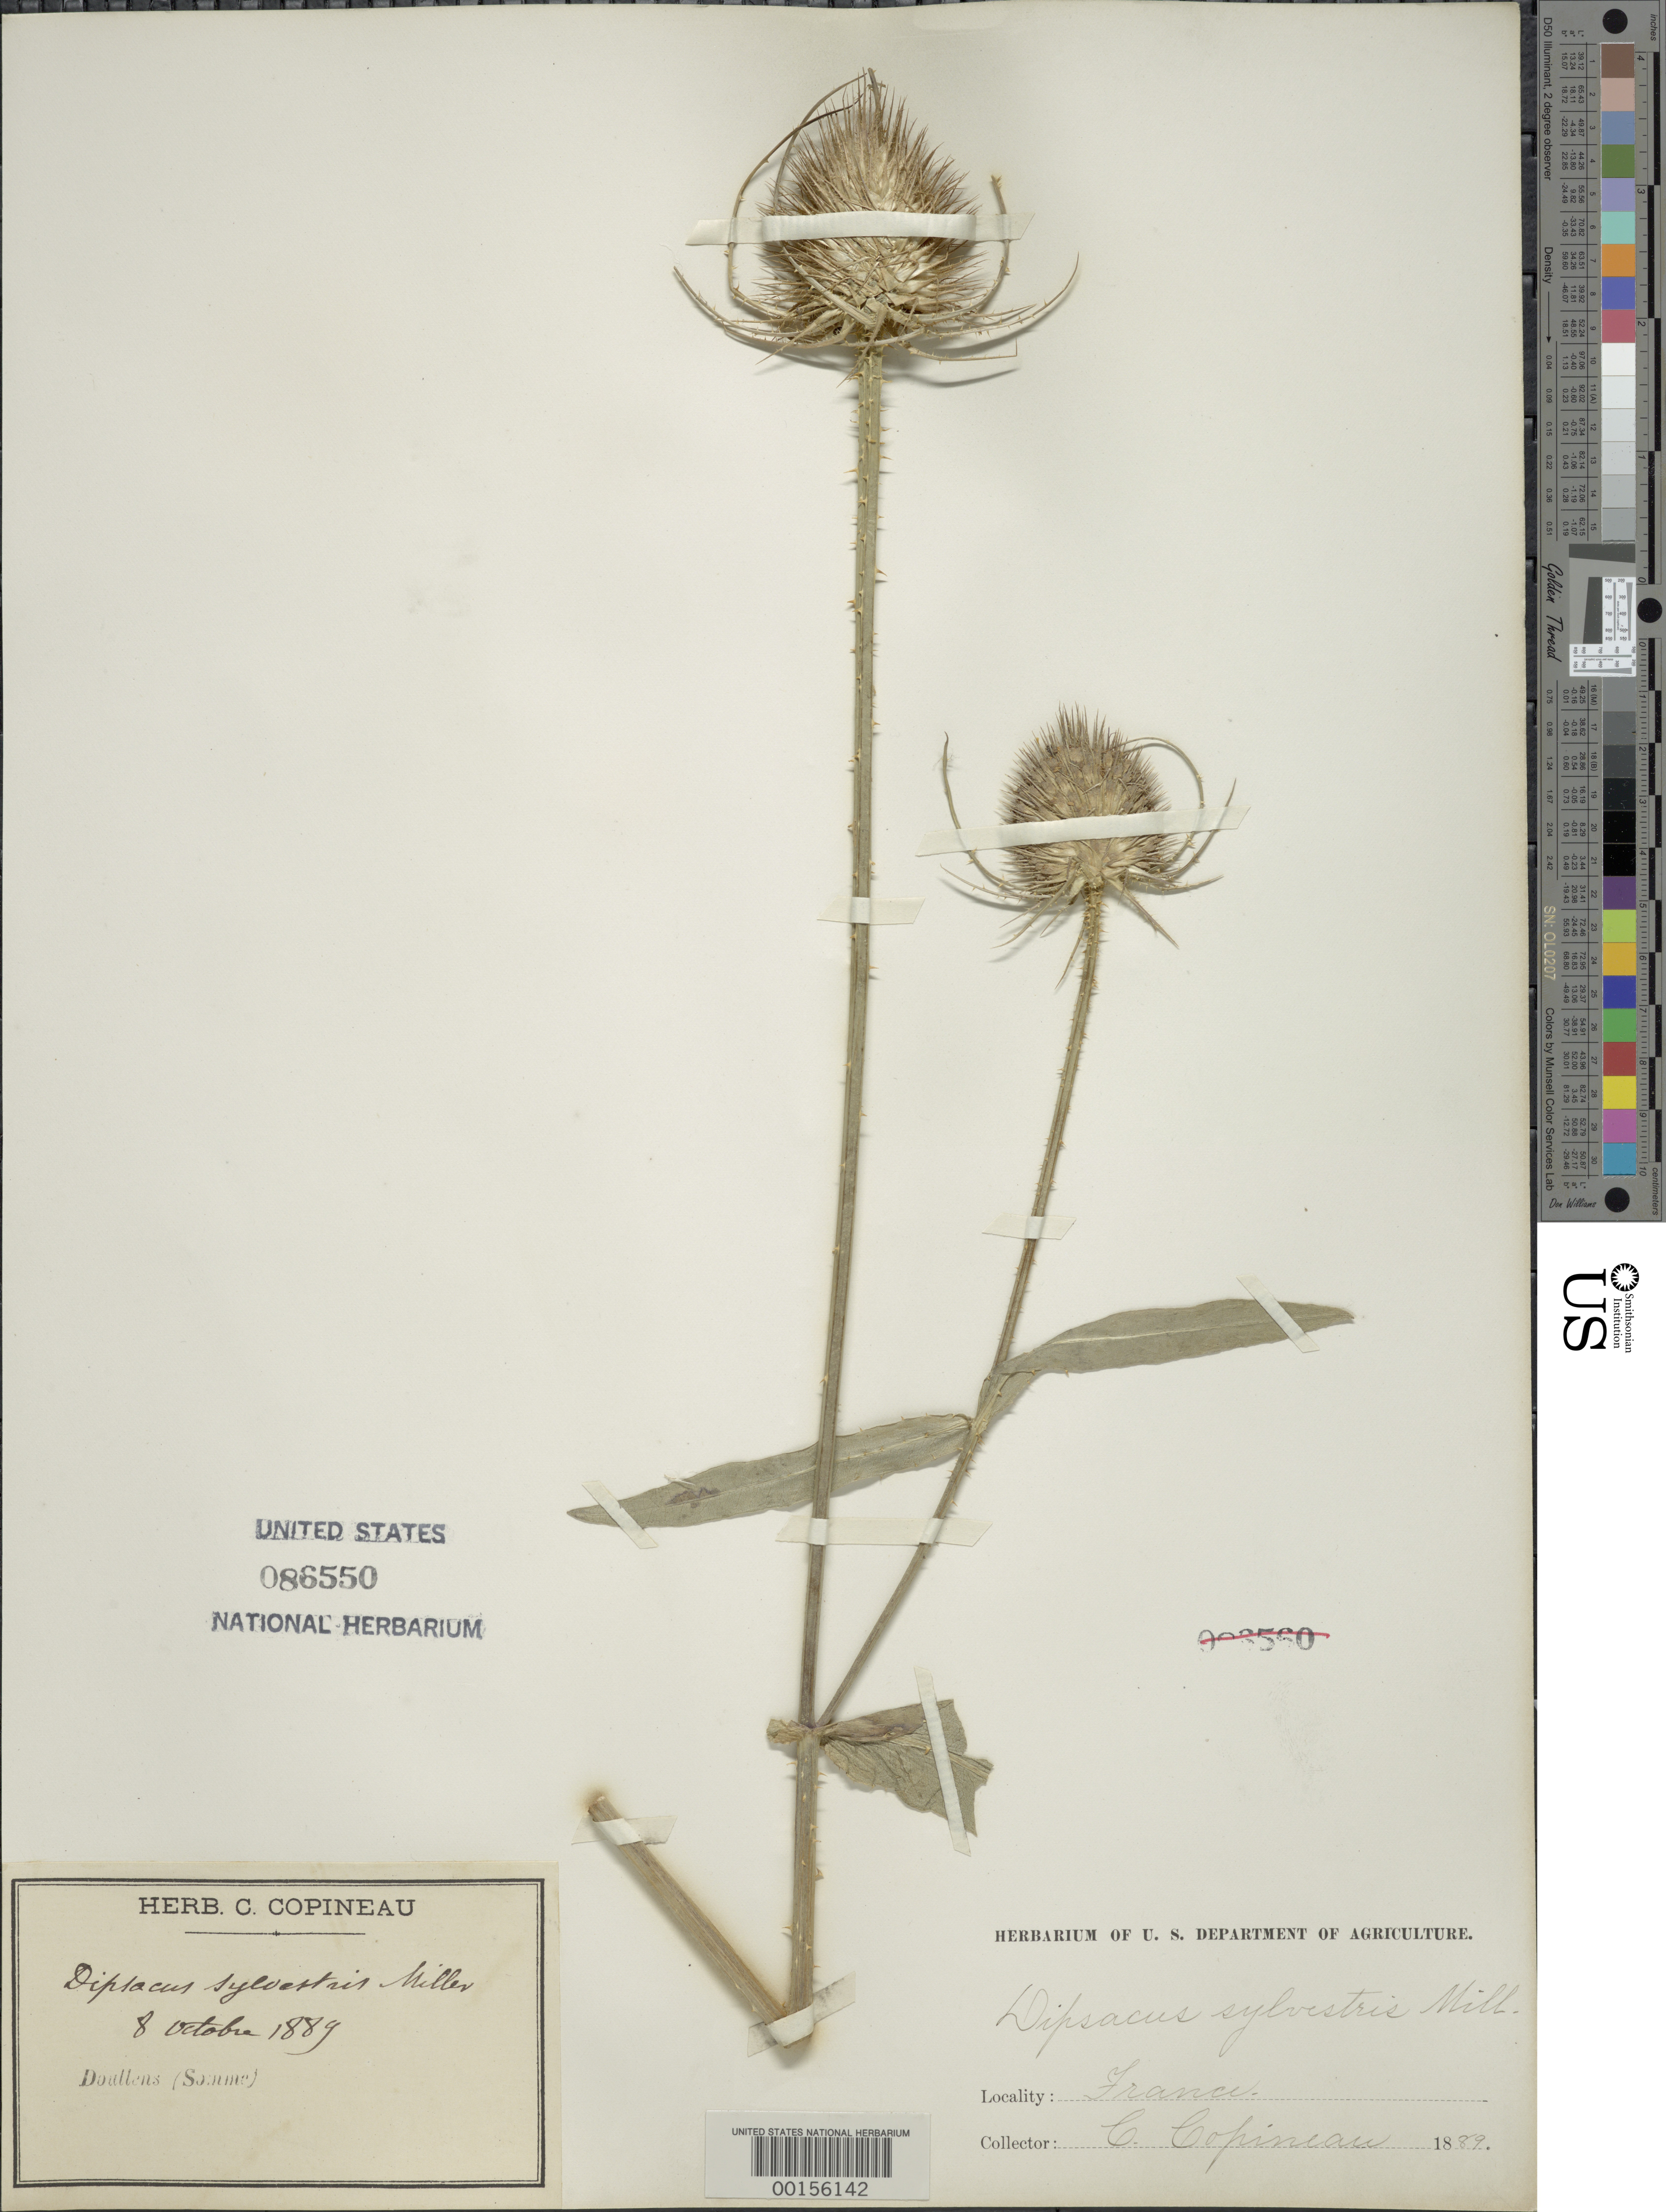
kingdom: Plantae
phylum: Tracheophyta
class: Magnoliopsida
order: Dipsacales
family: Caprifoliaceae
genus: Dipsacus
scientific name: Dipsacus sylvestris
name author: Huds.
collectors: C. Copineau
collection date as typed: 08 Oct 1889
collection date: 1889-10-08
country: France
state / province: Hauts-de-France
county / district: Somme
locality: Doulens, Somme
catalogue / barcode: US 86550